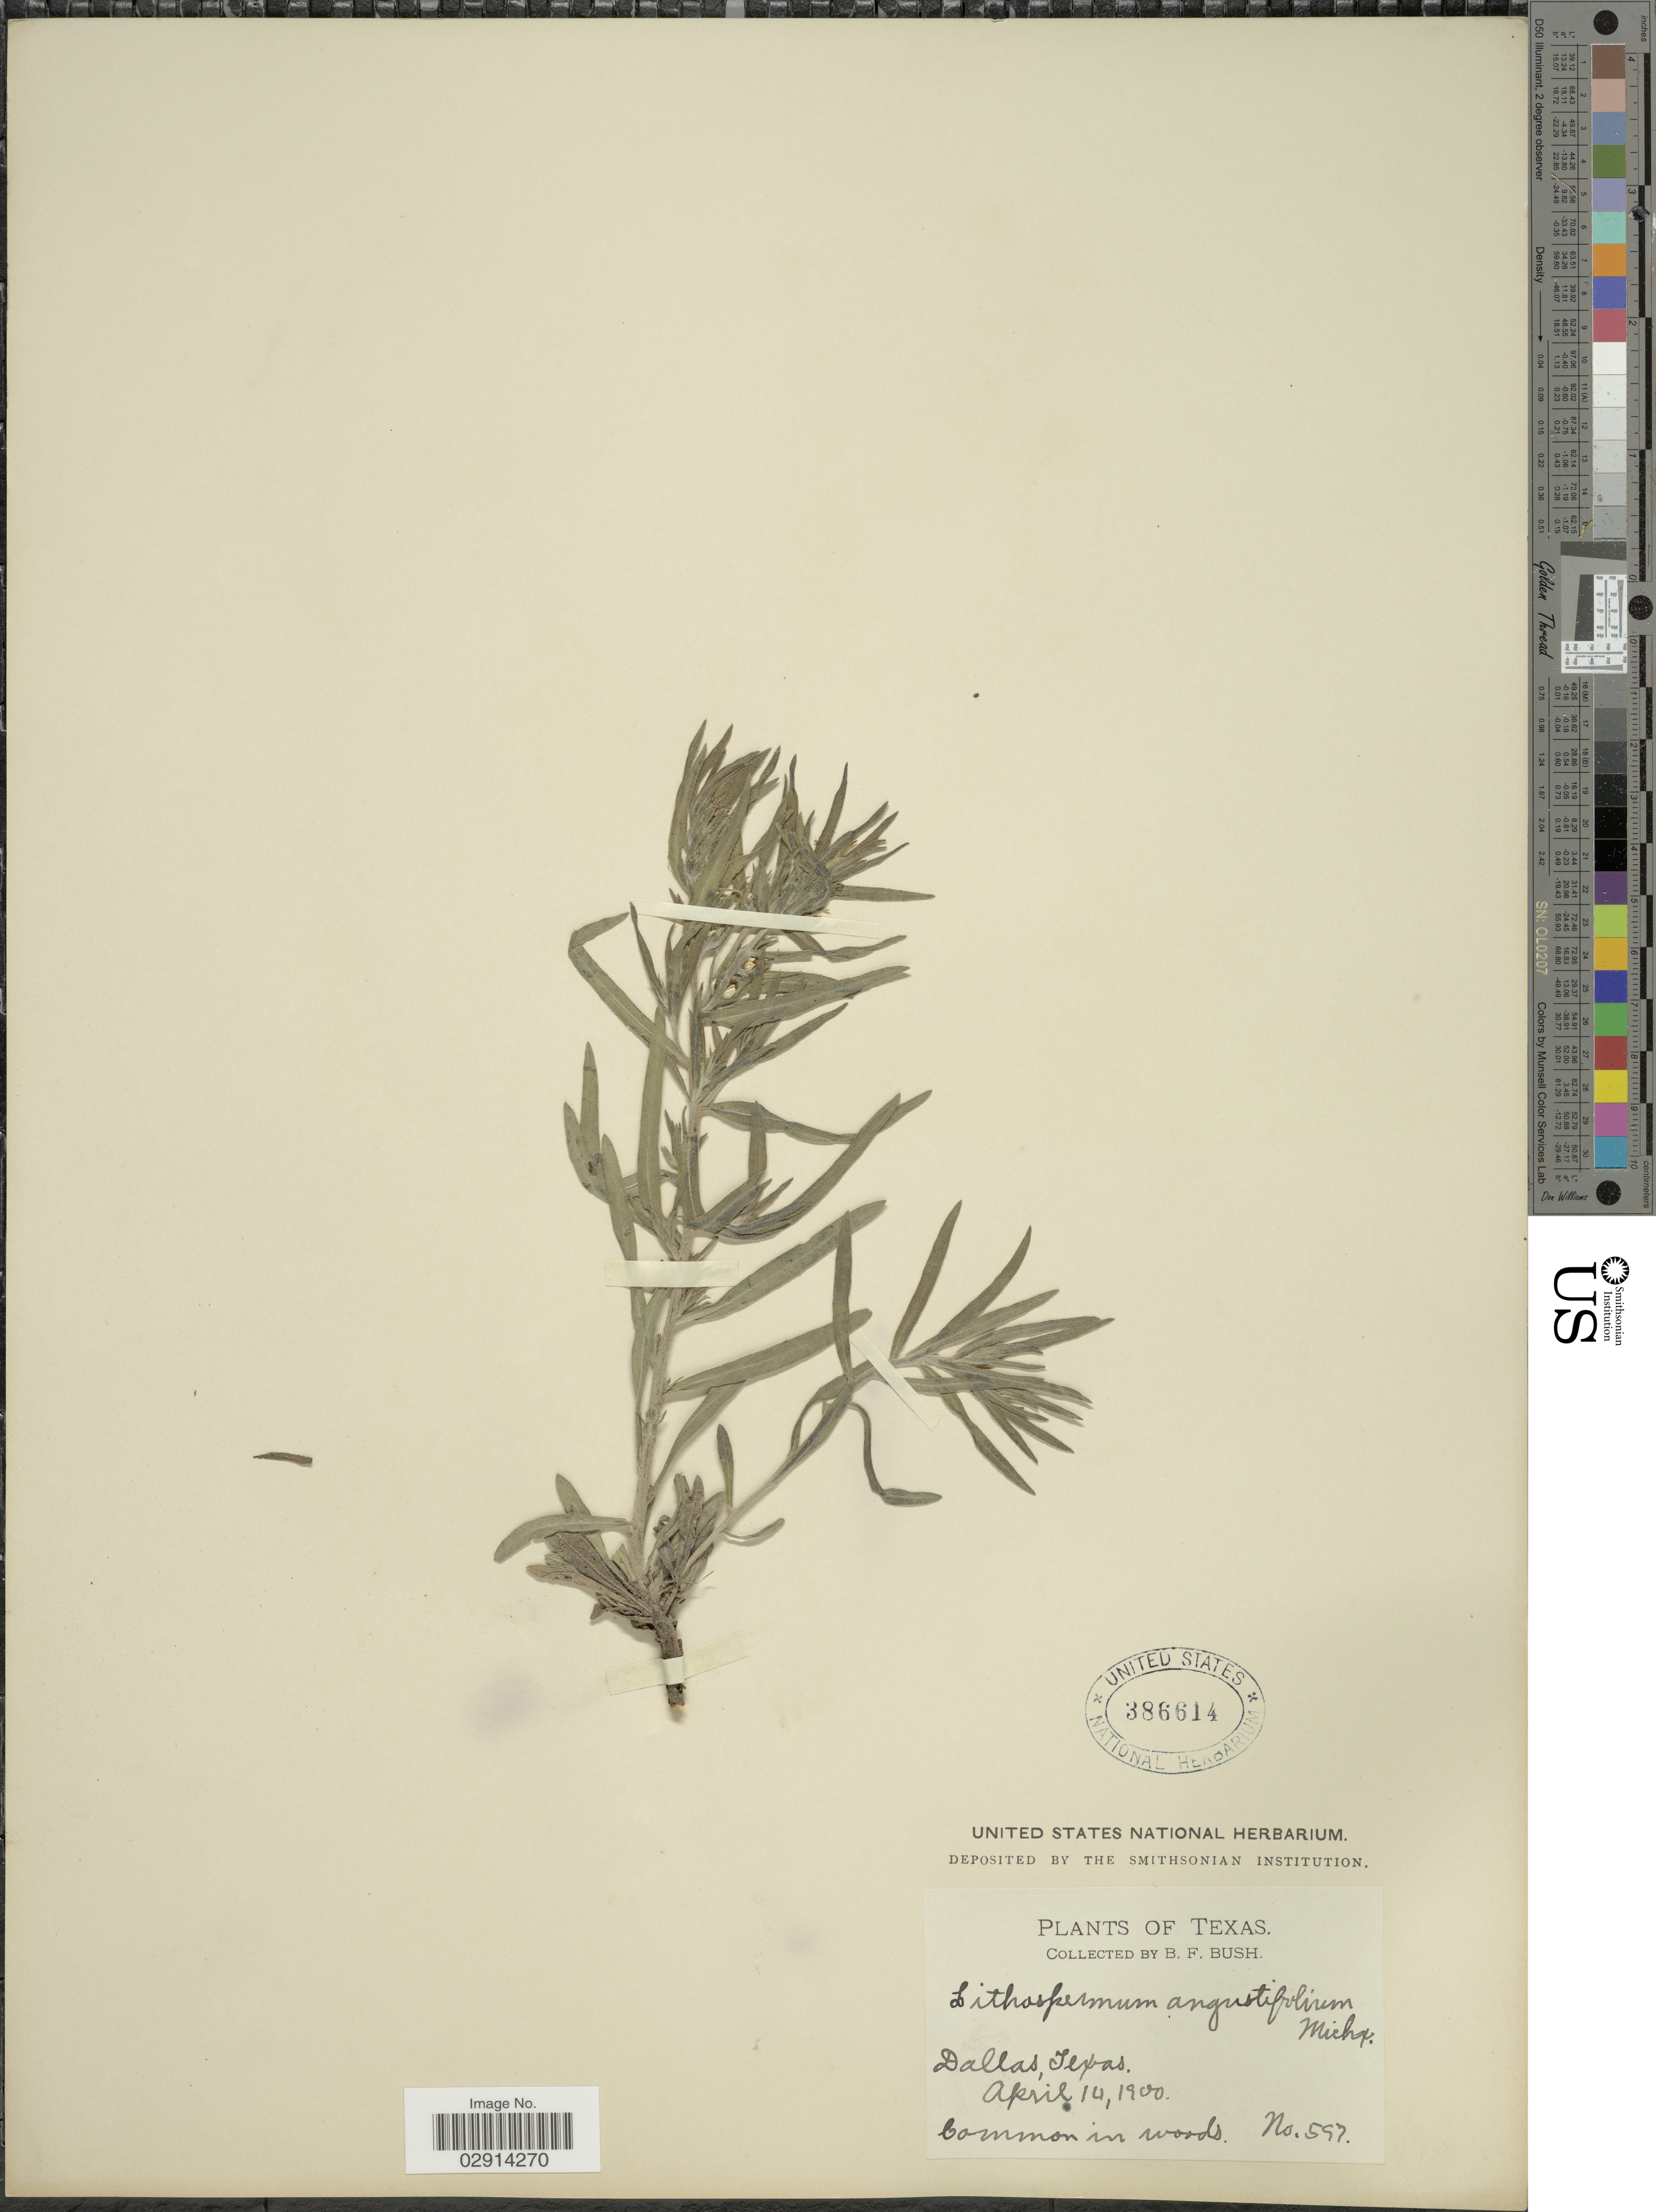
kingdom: Plantae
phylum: Tracheophyta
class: Magnoliopsida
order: Boraginales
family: Boraginaceae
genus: Lithospermum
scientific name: Lithospermum incisum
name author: Lehm.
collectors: B. F. Bush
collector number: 597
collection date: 1900-04-14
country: United States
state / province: Texas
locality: Dallas.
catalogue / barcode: US 386614